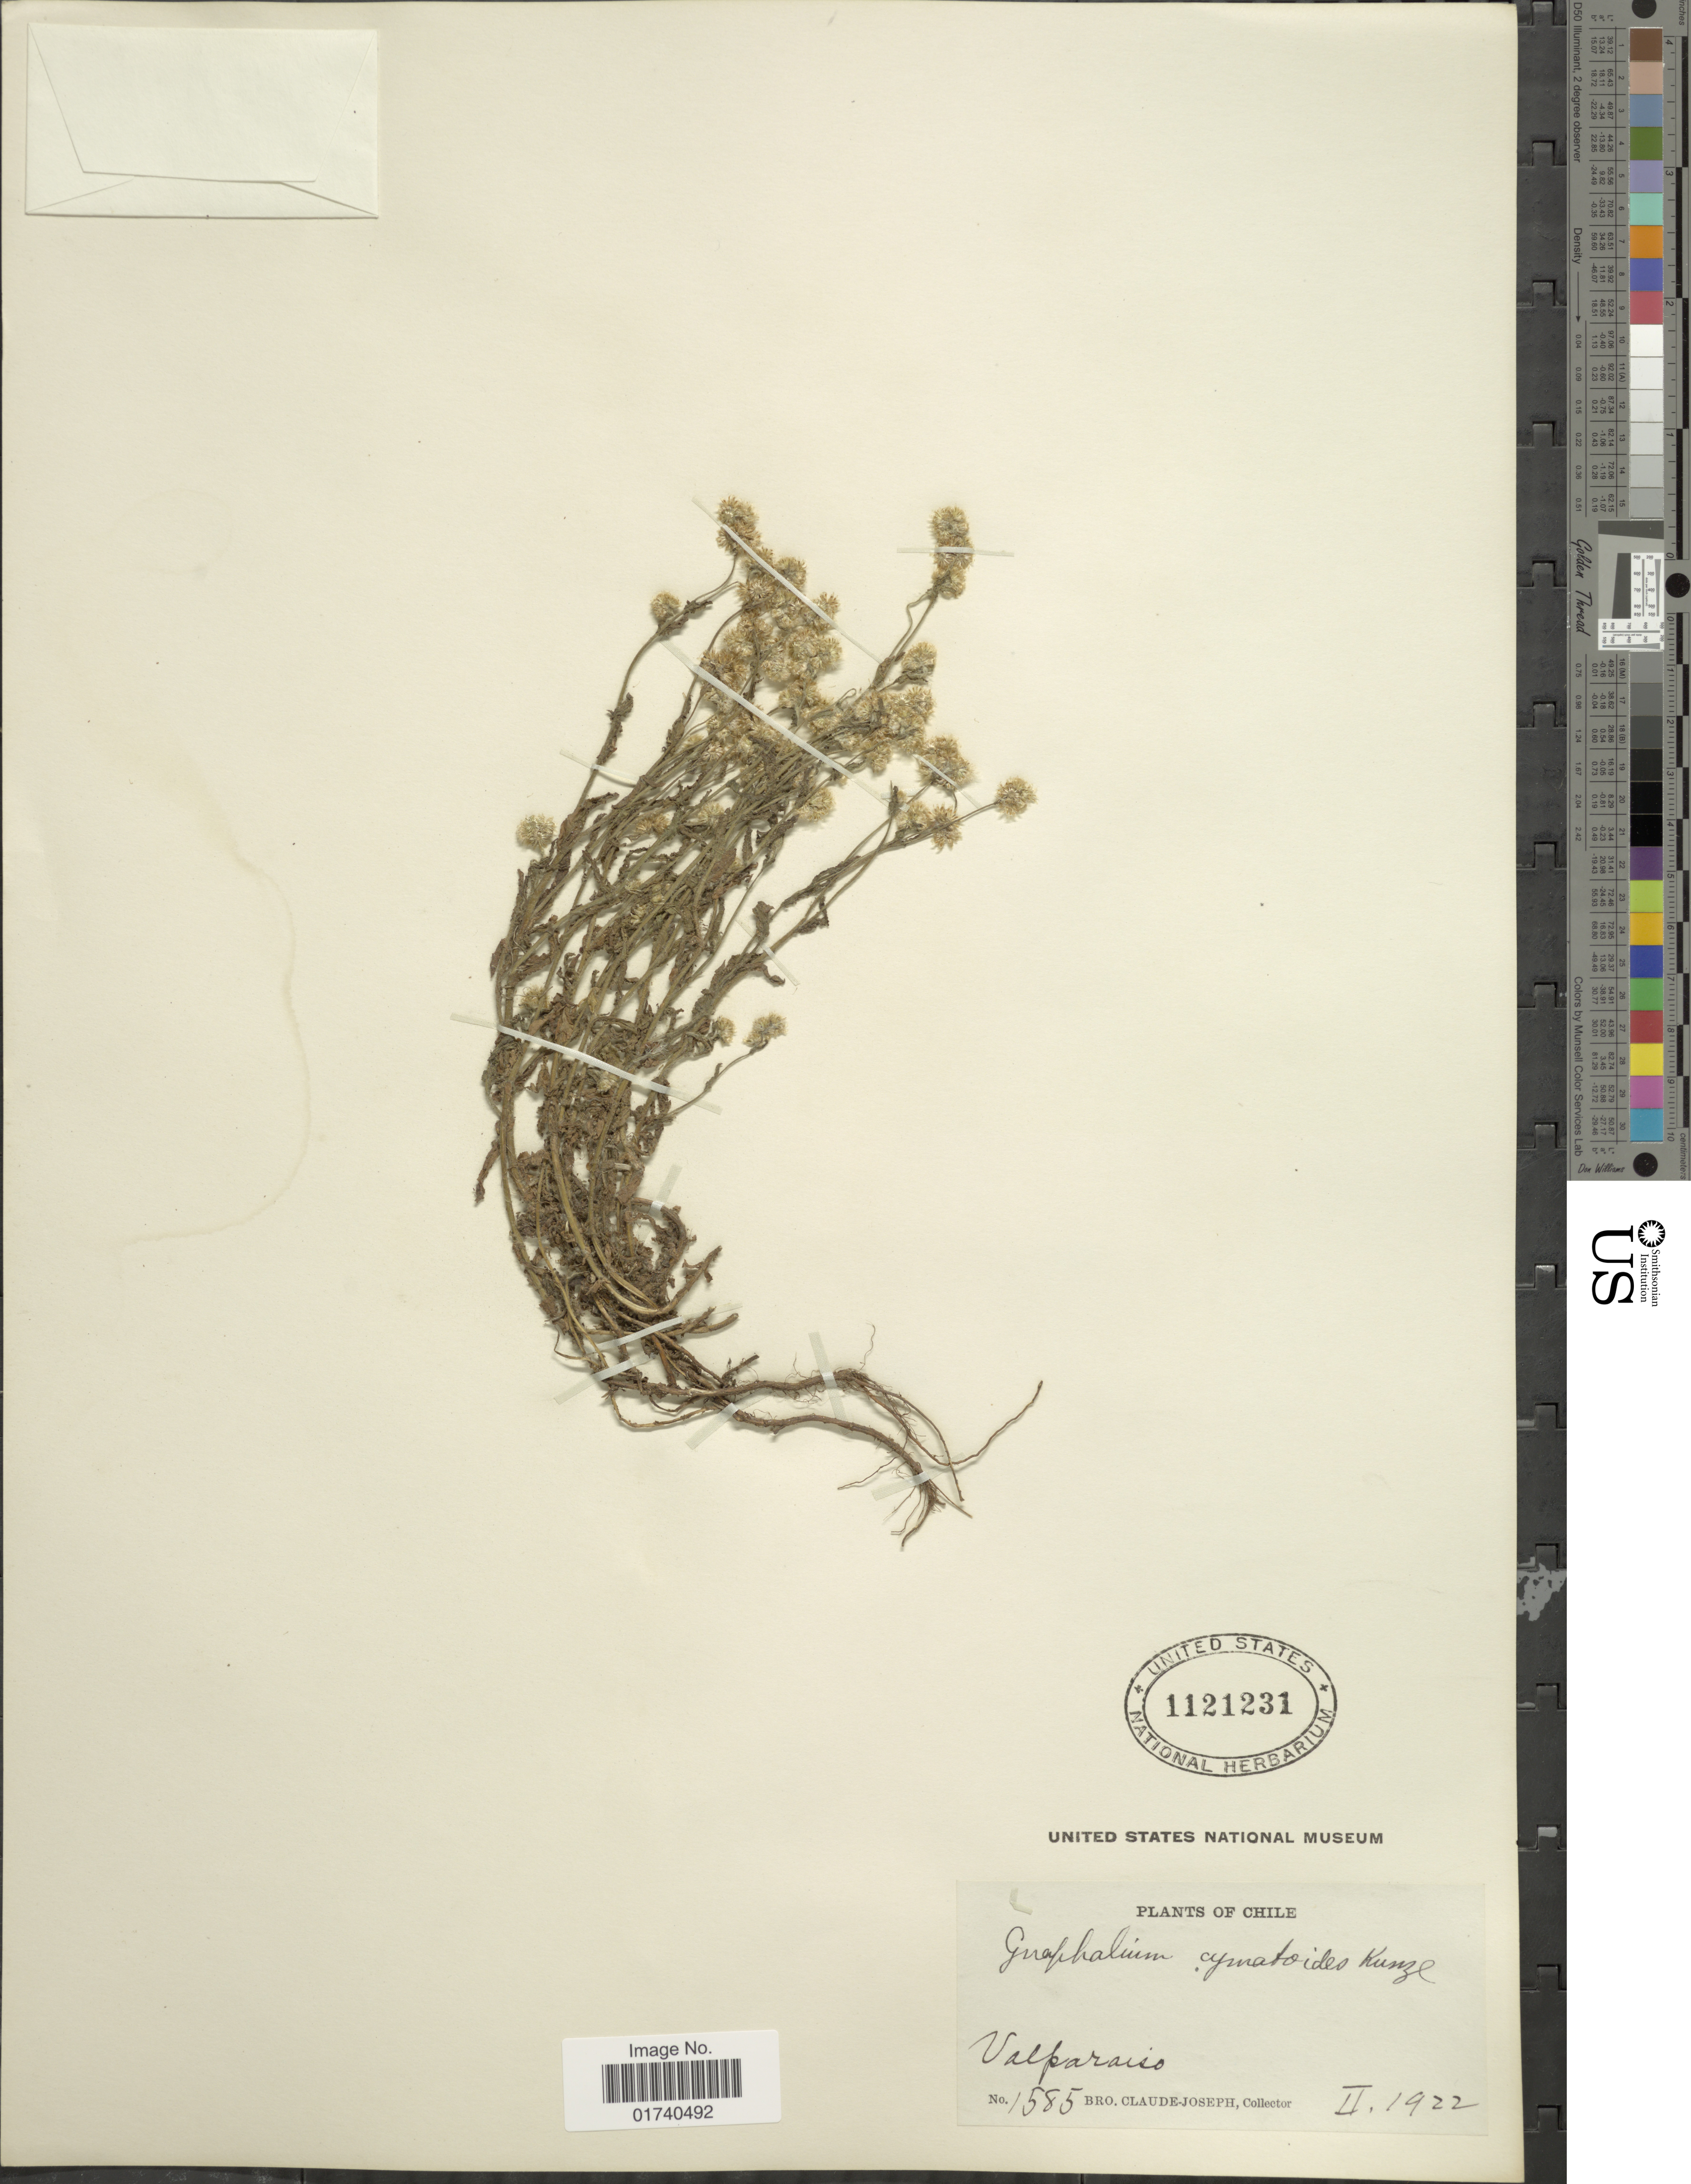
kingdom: Plantae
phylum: Tracheophyta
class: Magnoliopsida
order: Asterales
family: Asteraceae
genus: Pseudognaphalium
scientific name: Pseudognaphalium cymatoides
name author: (Kunze ex DC.) Anderb.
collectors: Bro. Claude-Joseph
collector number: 1585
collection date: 1922-02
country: Chile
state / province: Valparaíso (V)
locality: Valparaiso.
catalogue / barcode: US 1121231